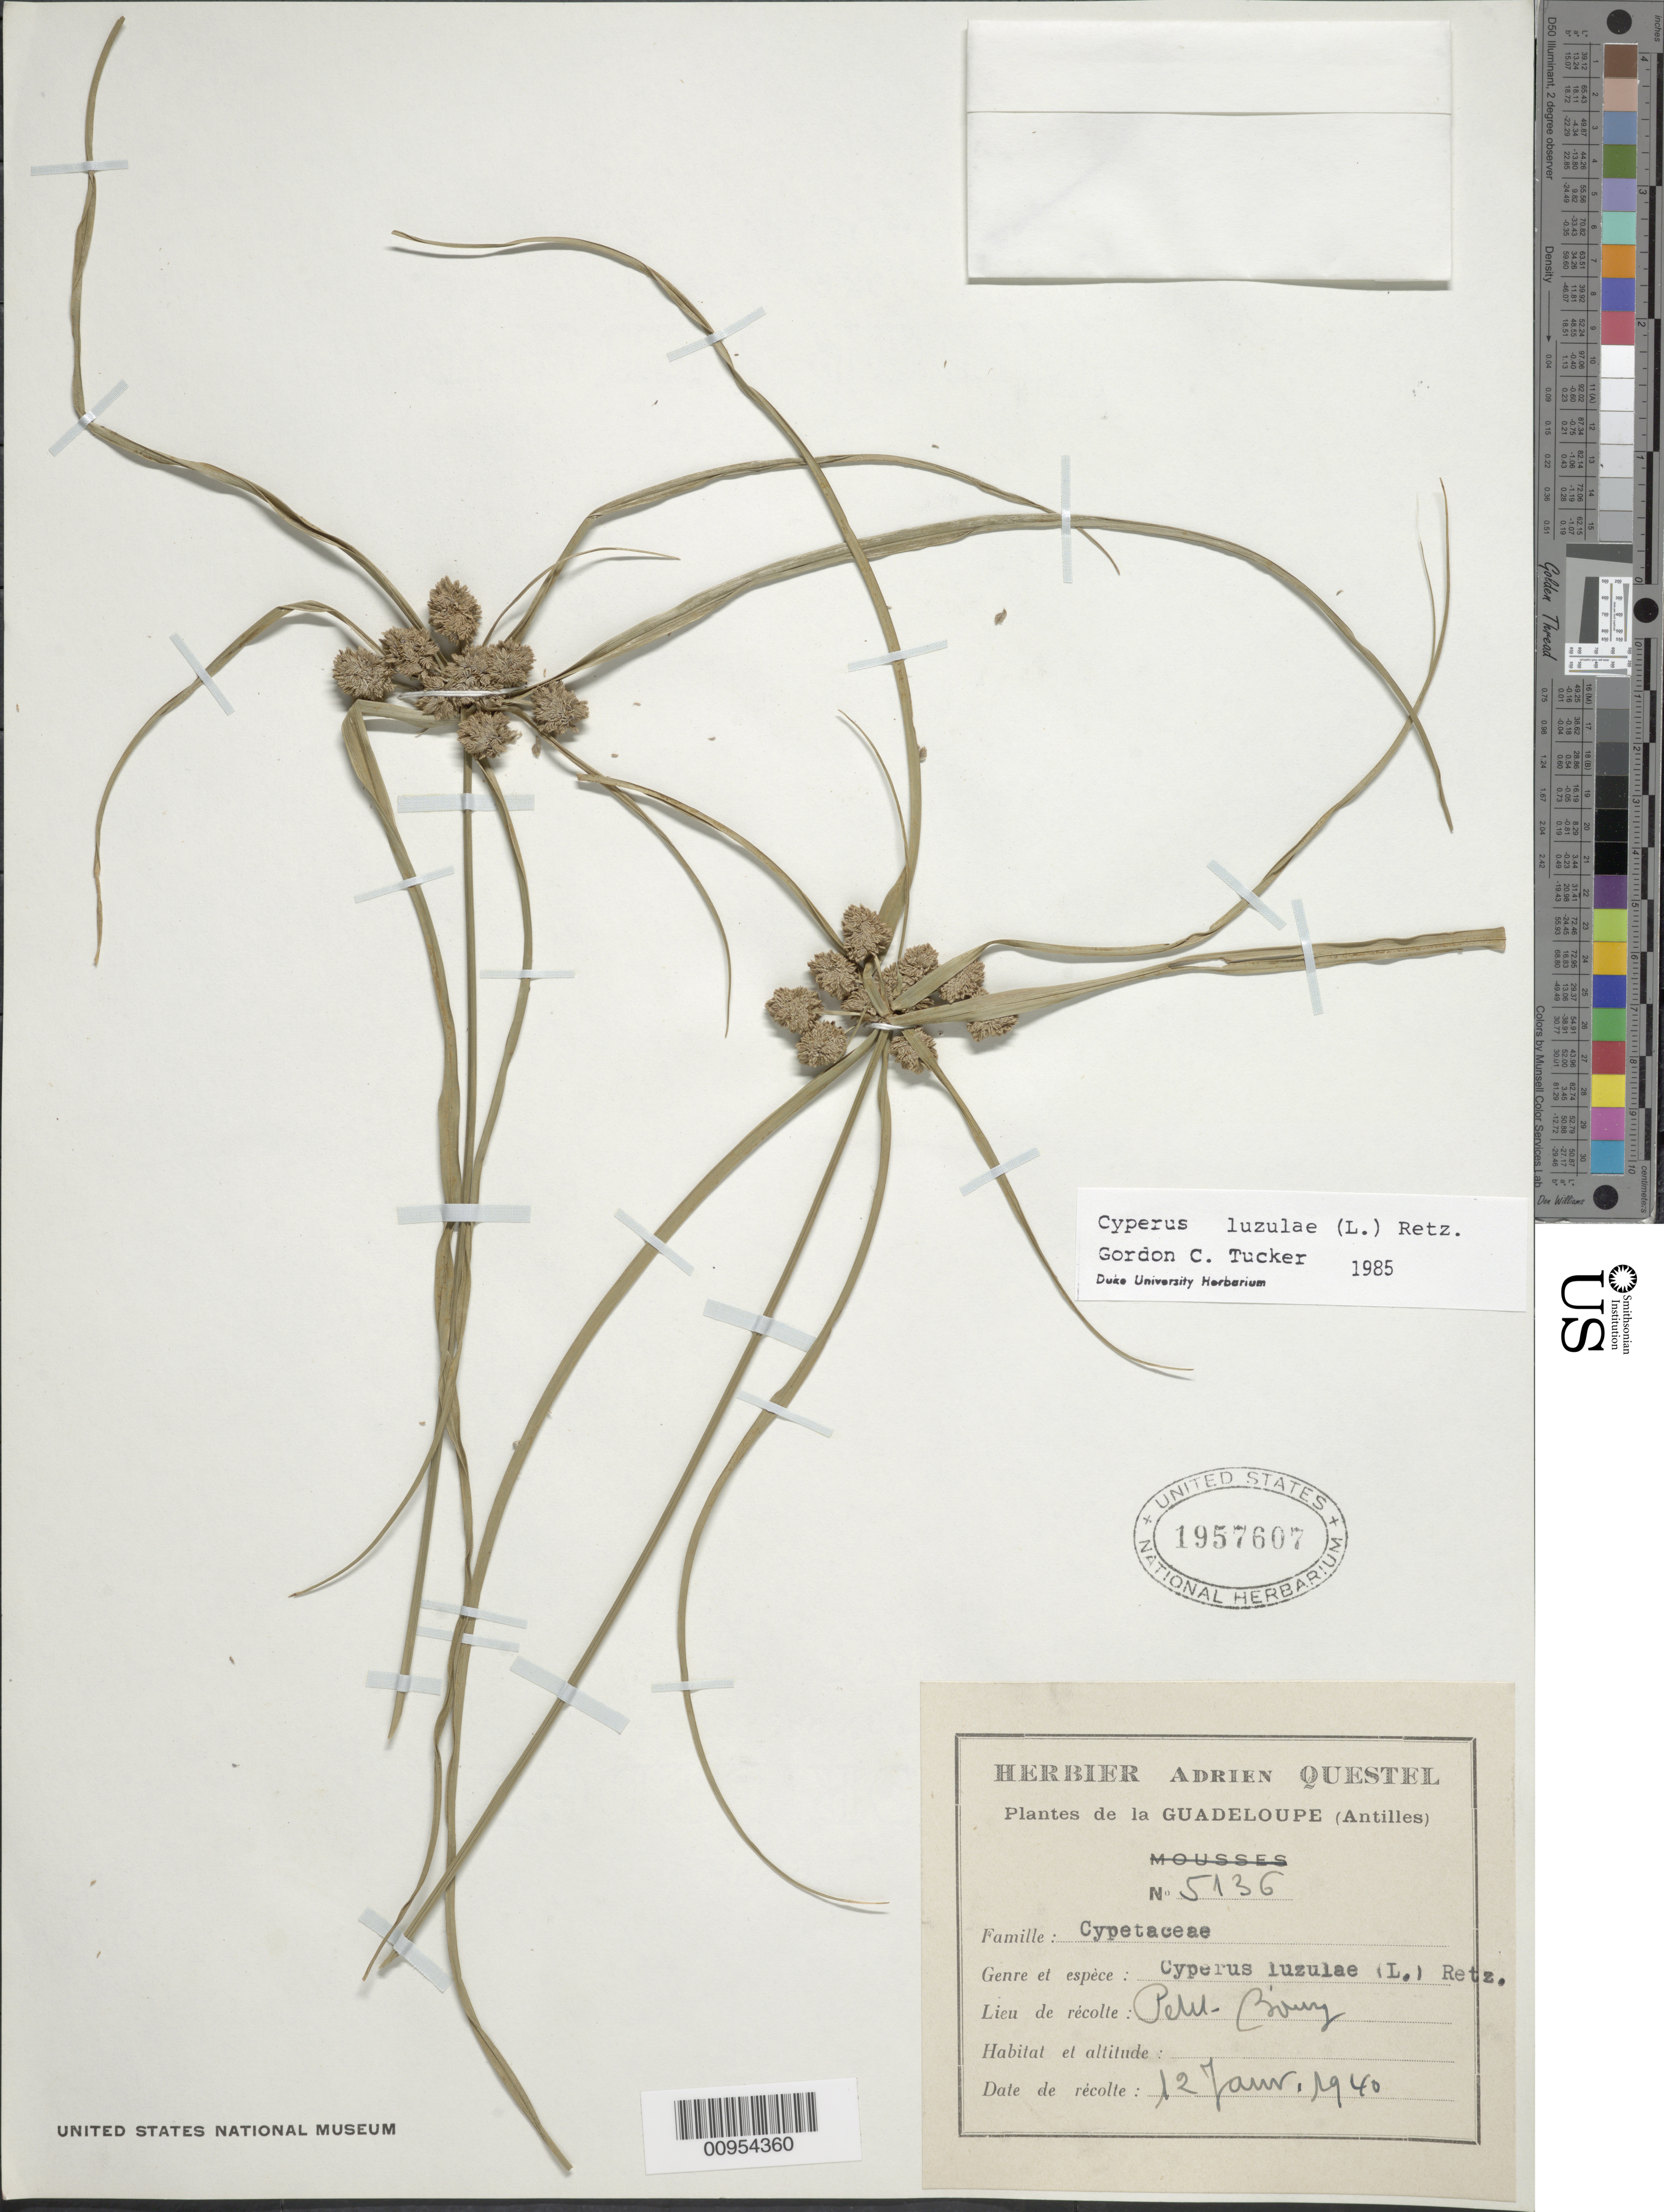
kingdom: Plantae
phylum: Tracheophyta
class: Liliopsida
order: Poales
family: Cyperaceae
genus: Cyperus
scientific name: Cyperus luzulae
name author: (L.) Rottb. ex Retz.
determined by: Tucker, G. C.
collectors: A. Questel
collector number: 5136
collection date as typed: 12 Jan 1940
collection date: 1940-01-12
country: Guadeloupe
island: Basse Terre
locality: Petite Bourg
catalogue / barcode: US 1957607